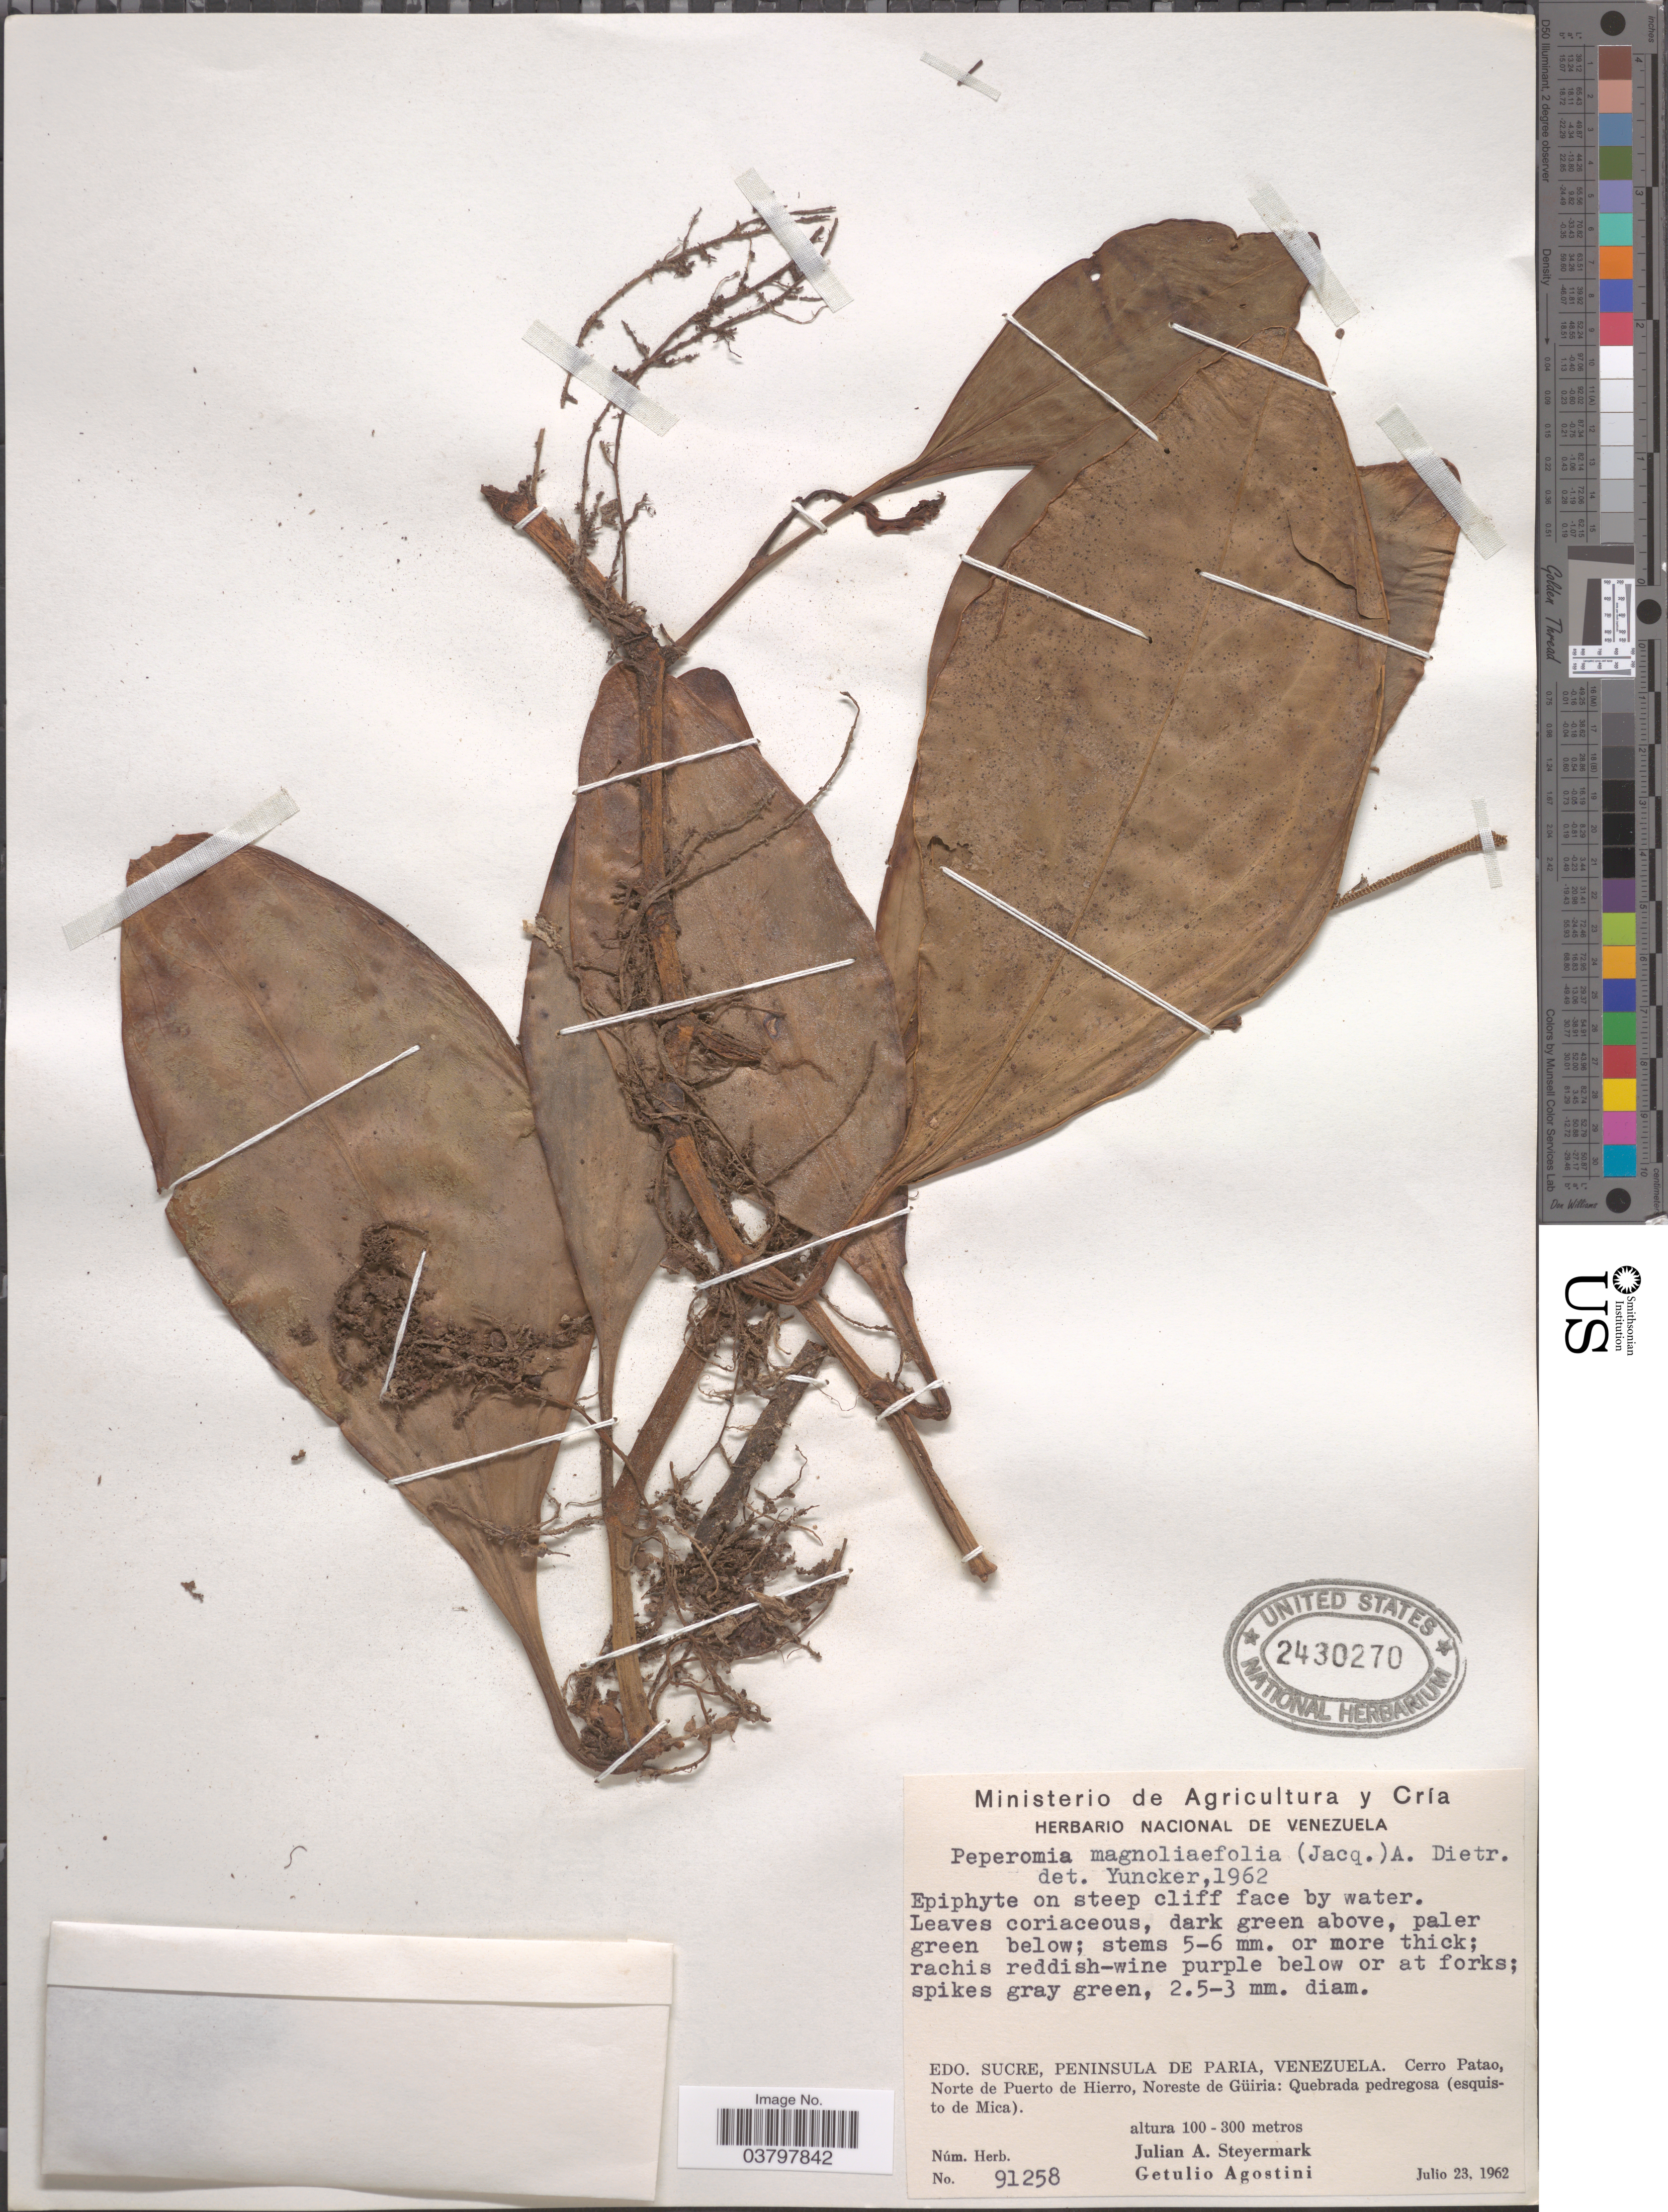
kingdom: Plantae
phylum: Tracheophyta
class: Magnoliopsida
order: Piperales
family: Piperaceae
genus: Peperomia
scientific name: Peperomia magnoliifolia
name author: (Jacq.) A. Dietr.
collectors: J. Steyermark & G. Agostini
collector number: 91258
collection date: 1962-07-23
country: Venezuela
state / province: Sucre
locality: Edo. Sucre, Peninsula de Paria. Cerro Patao, Norte de Puerto de Hierro, Noreste de Güiria: Quebrada pedregosa (esquisto de Mica).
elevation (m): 100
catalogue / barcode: US 2430270